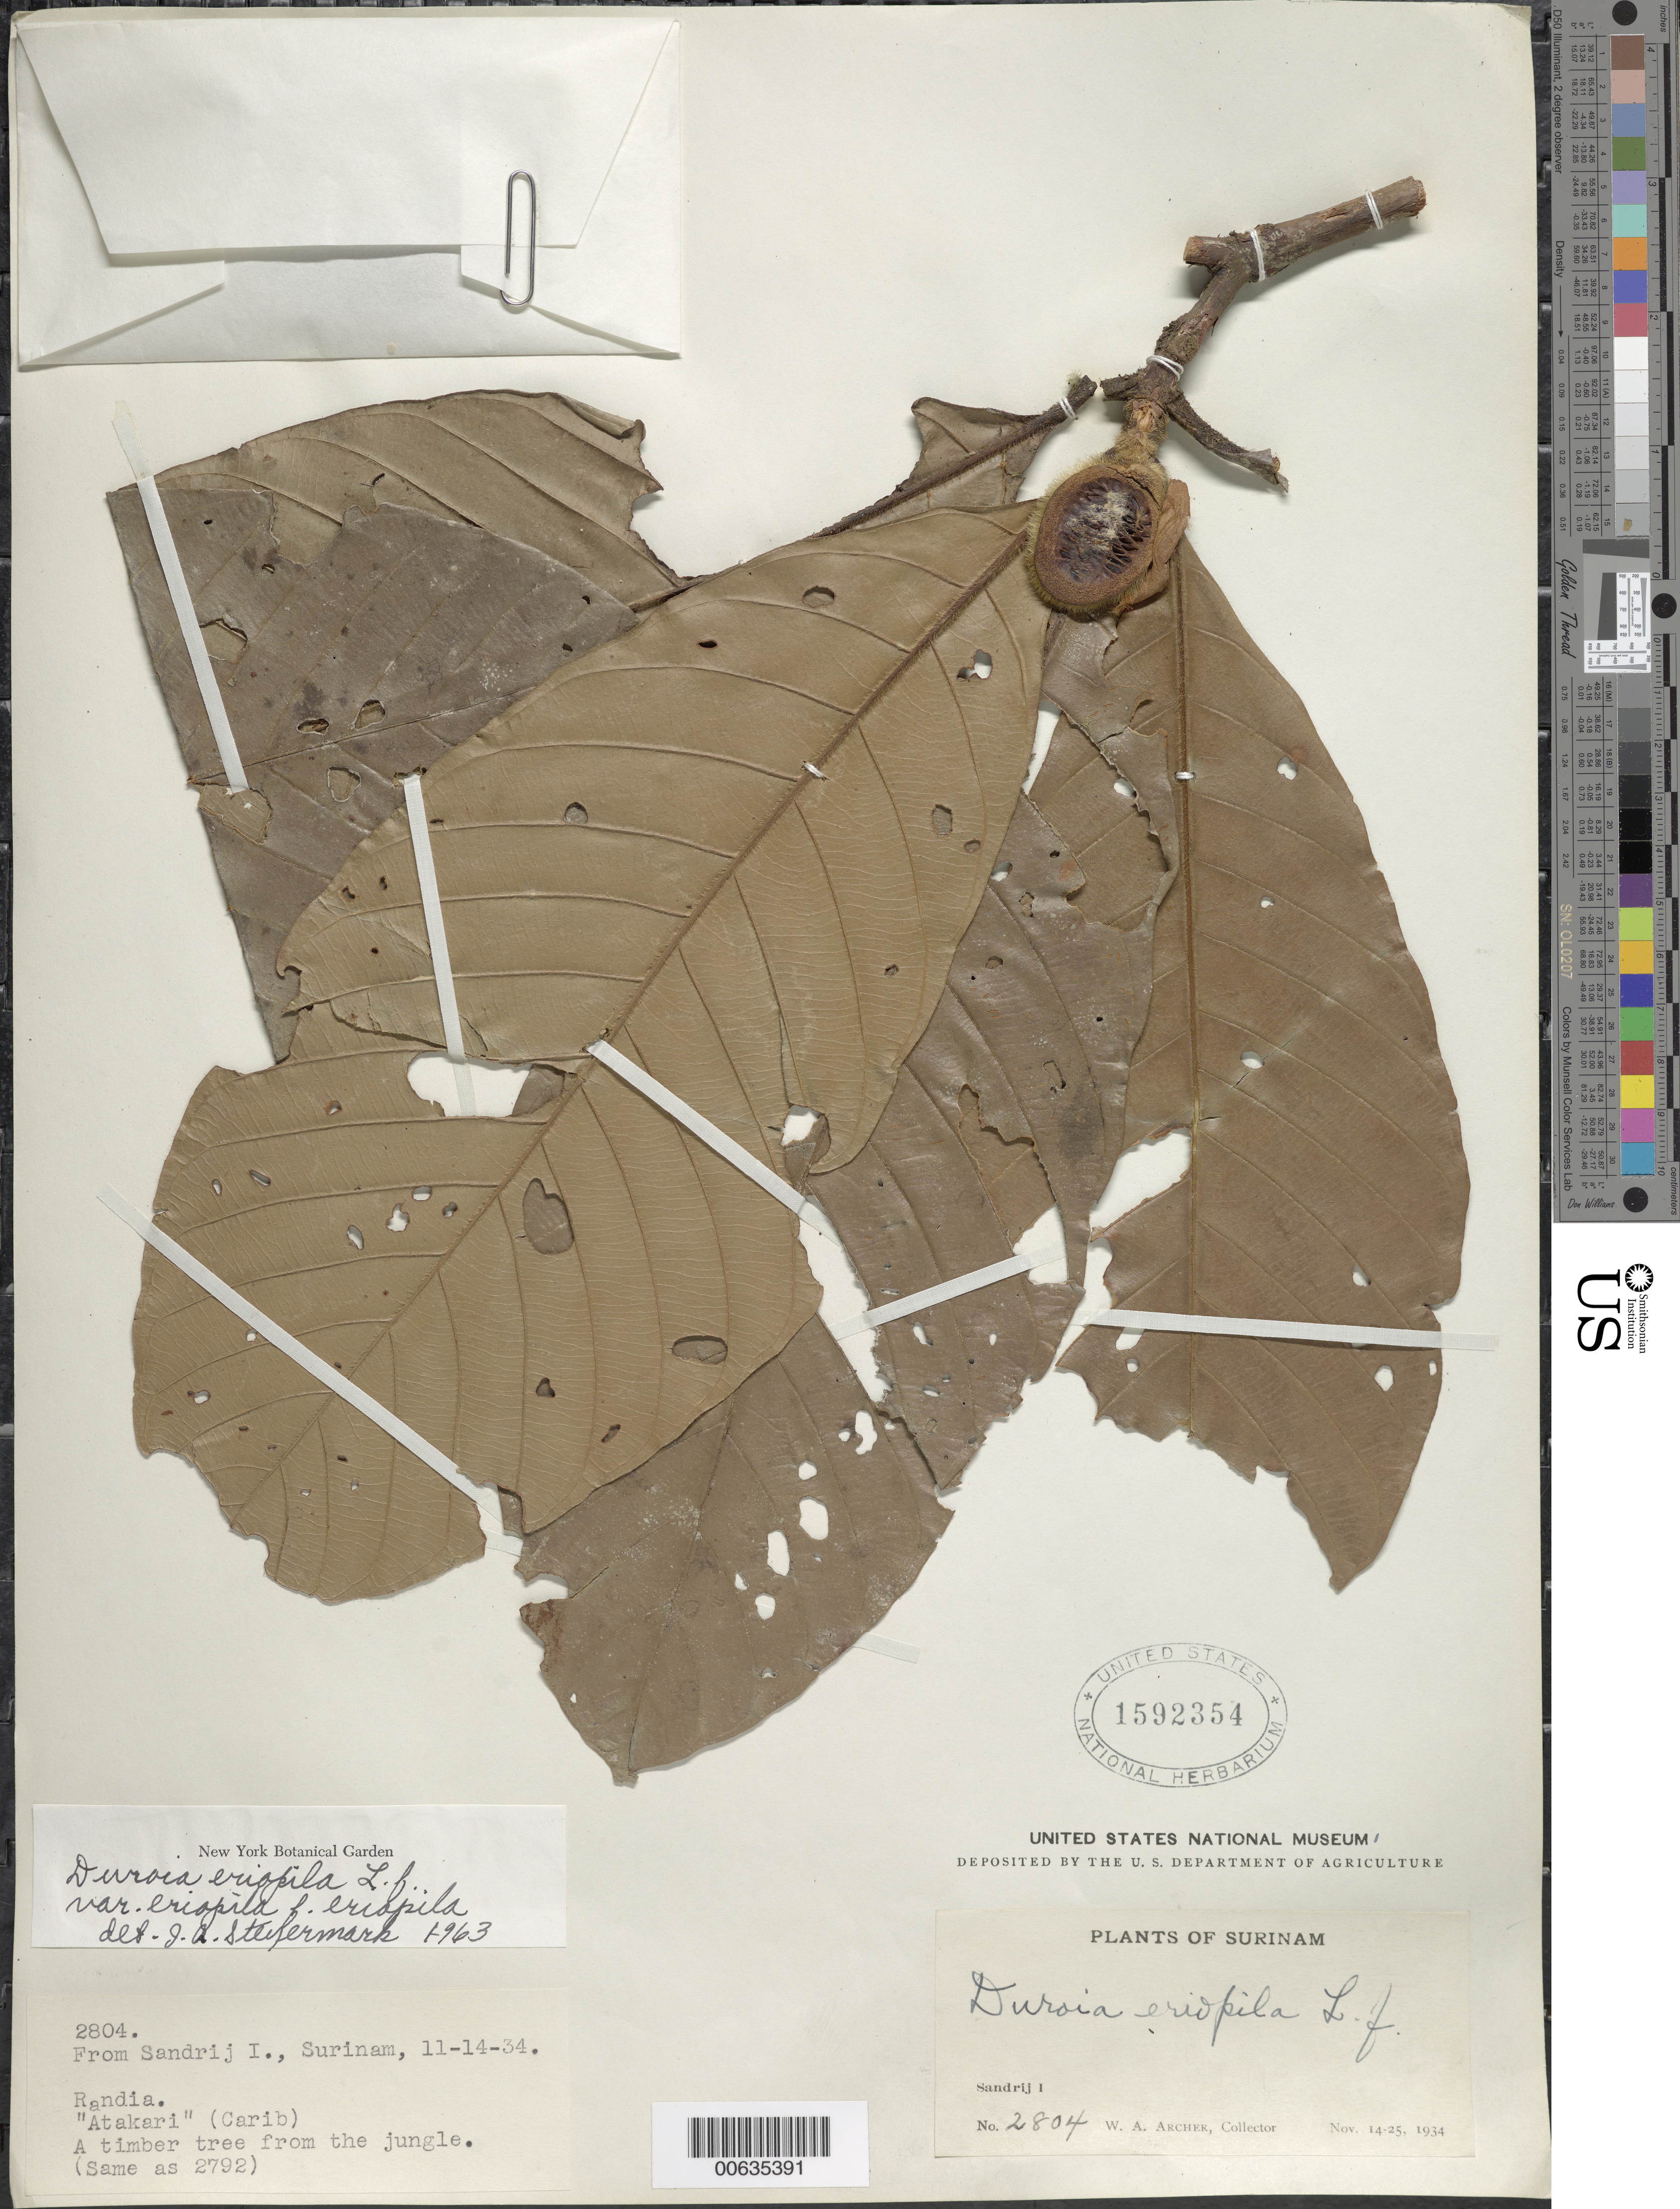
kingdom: Plantae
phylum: Tracheophyta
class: Magnoliopsida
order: Gentianales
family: Rubiaceae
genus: Duroia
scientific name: Duroia eriopila f. eriopila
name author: L. f.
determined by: Steyermark, Julian A., (VEN)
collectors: W. A. Archer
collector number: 2804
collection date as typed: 14-Nov-34 to 25-Nov-34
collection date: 1934-11-14/1934-11-25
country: Suriname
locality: Zanderij I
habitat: Jungle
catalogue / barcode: US 1592354